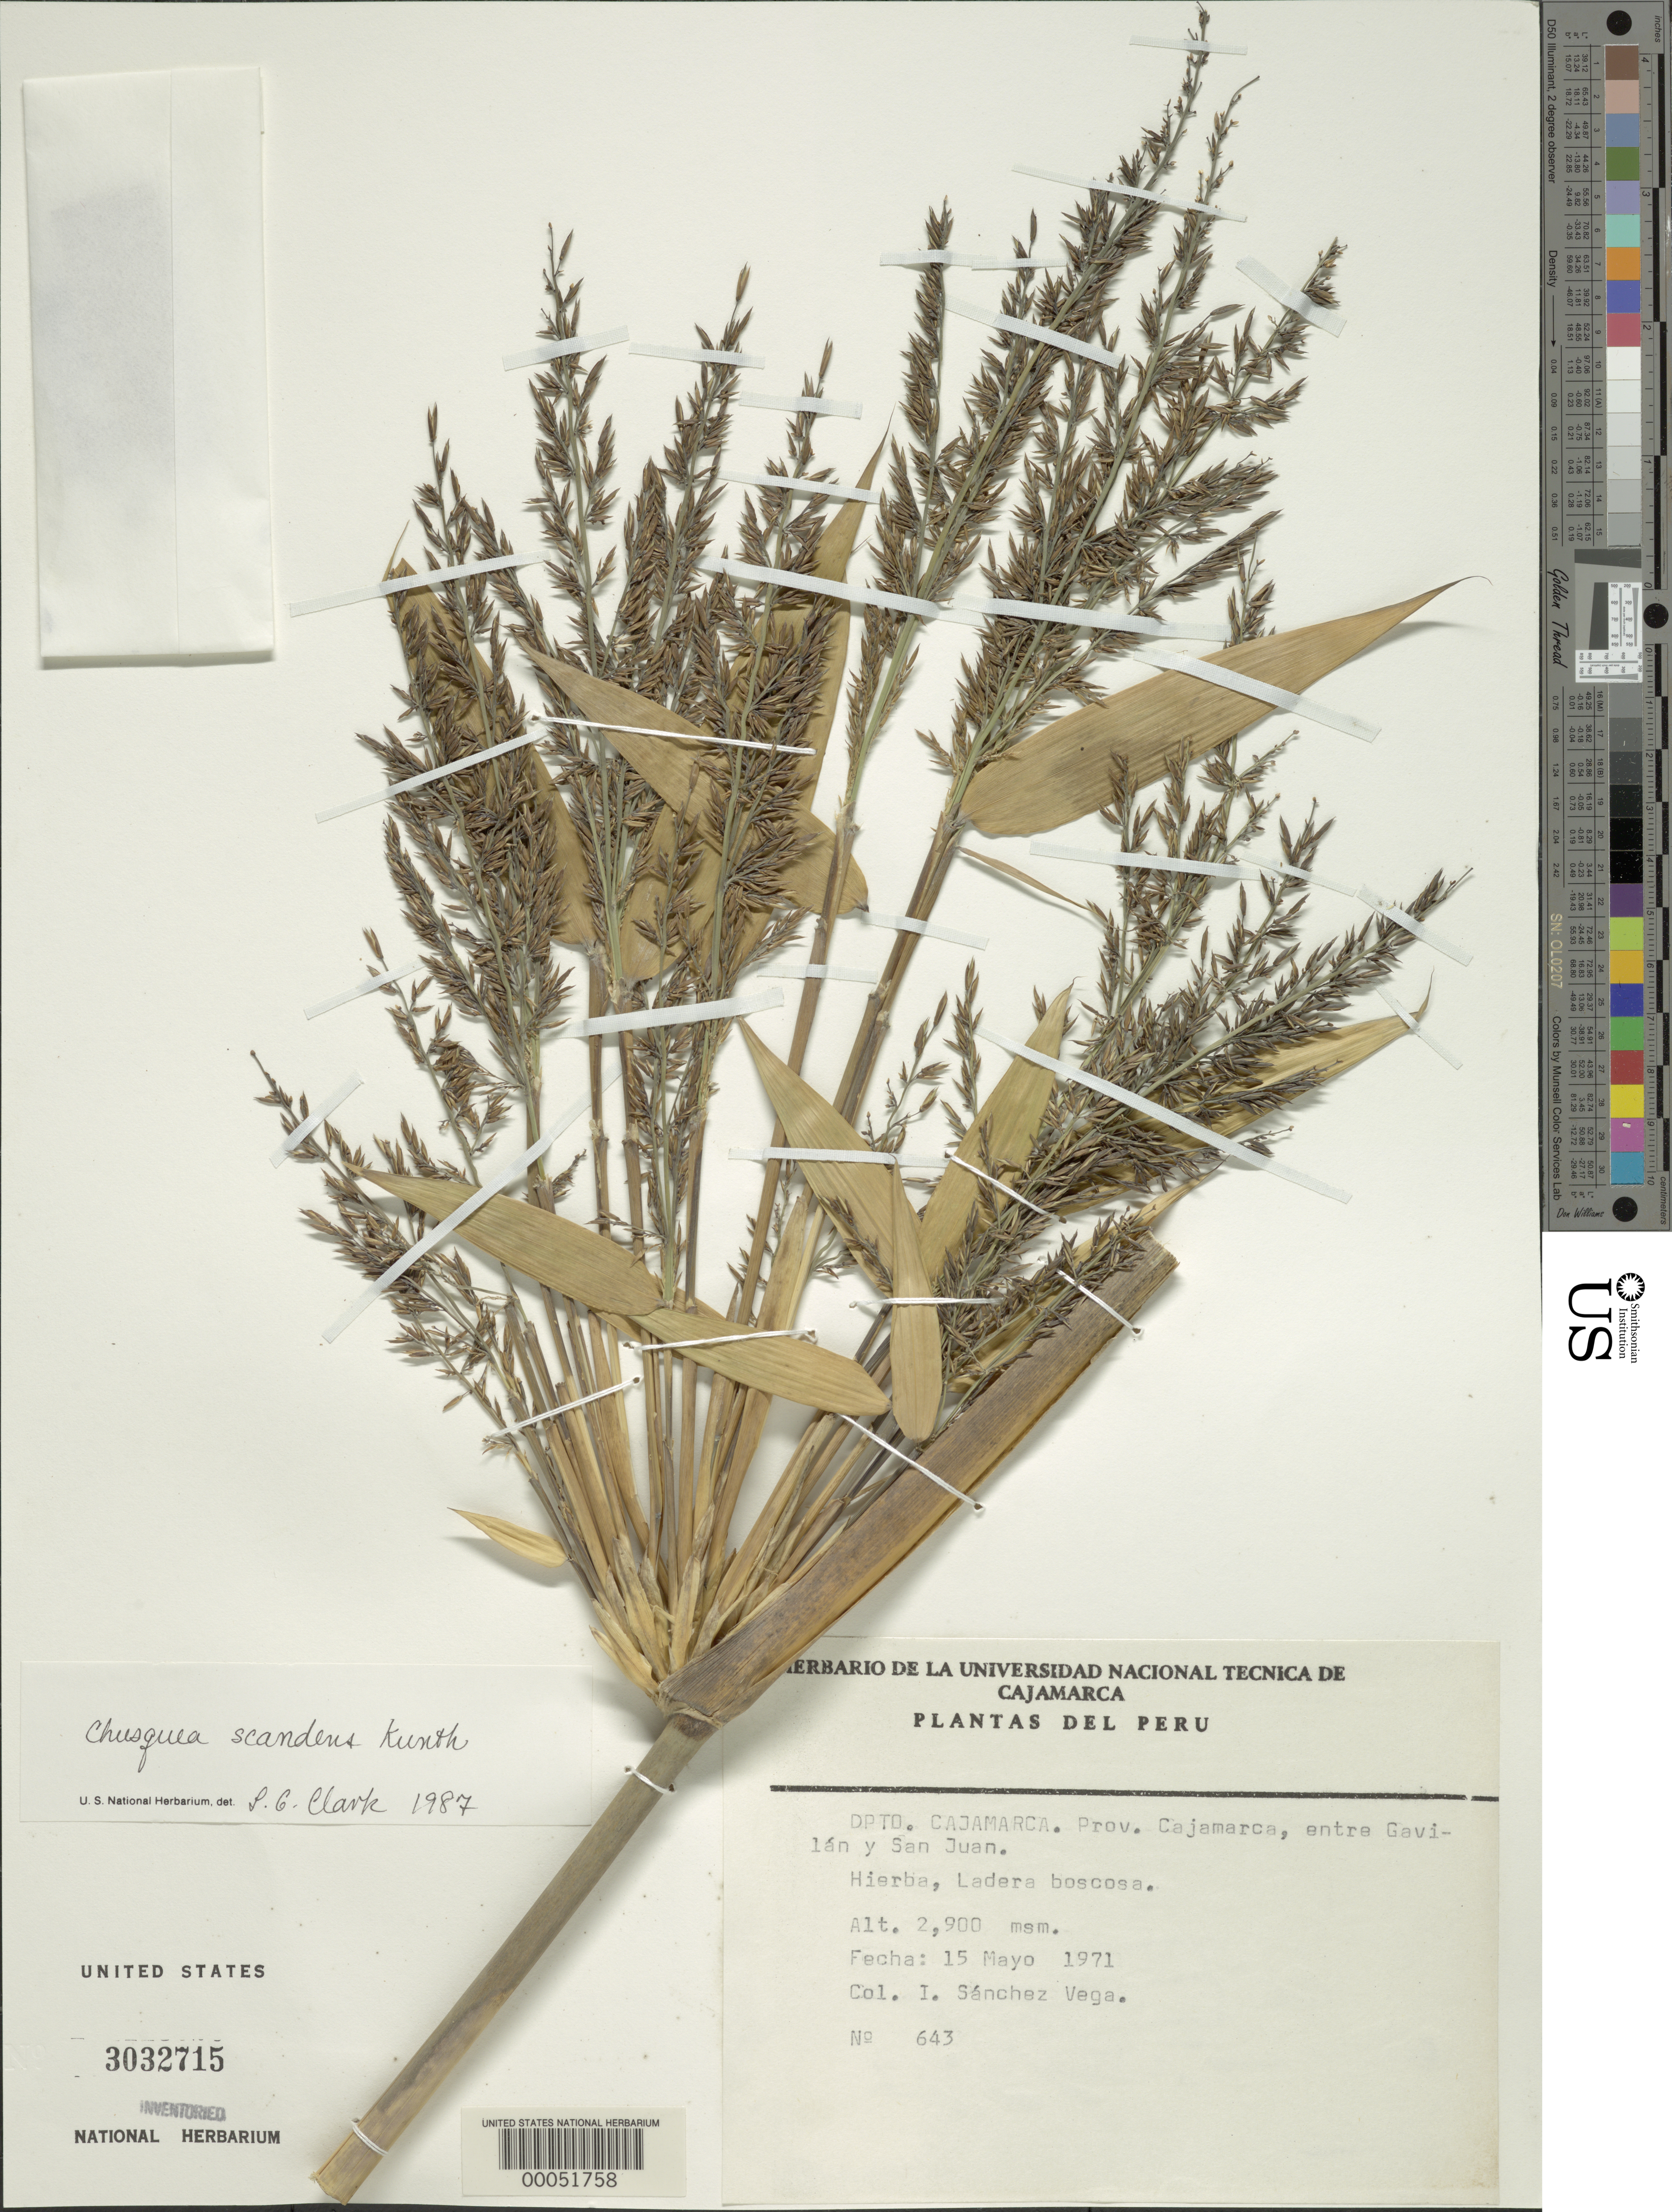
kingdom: Plantae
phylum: Tracheophyta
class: Liliopsida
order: Poales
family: Poaceae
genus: Chusquea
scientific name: Chusquea scandens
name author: Kunth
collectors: I. S. Vega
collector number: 643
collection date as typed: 15 May 1971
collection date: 1971-05-15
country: Peru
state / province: Cajamarca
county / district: Cajamarca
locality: entre Gavilán y San Juan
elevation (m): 2900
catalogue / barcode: US 3032715